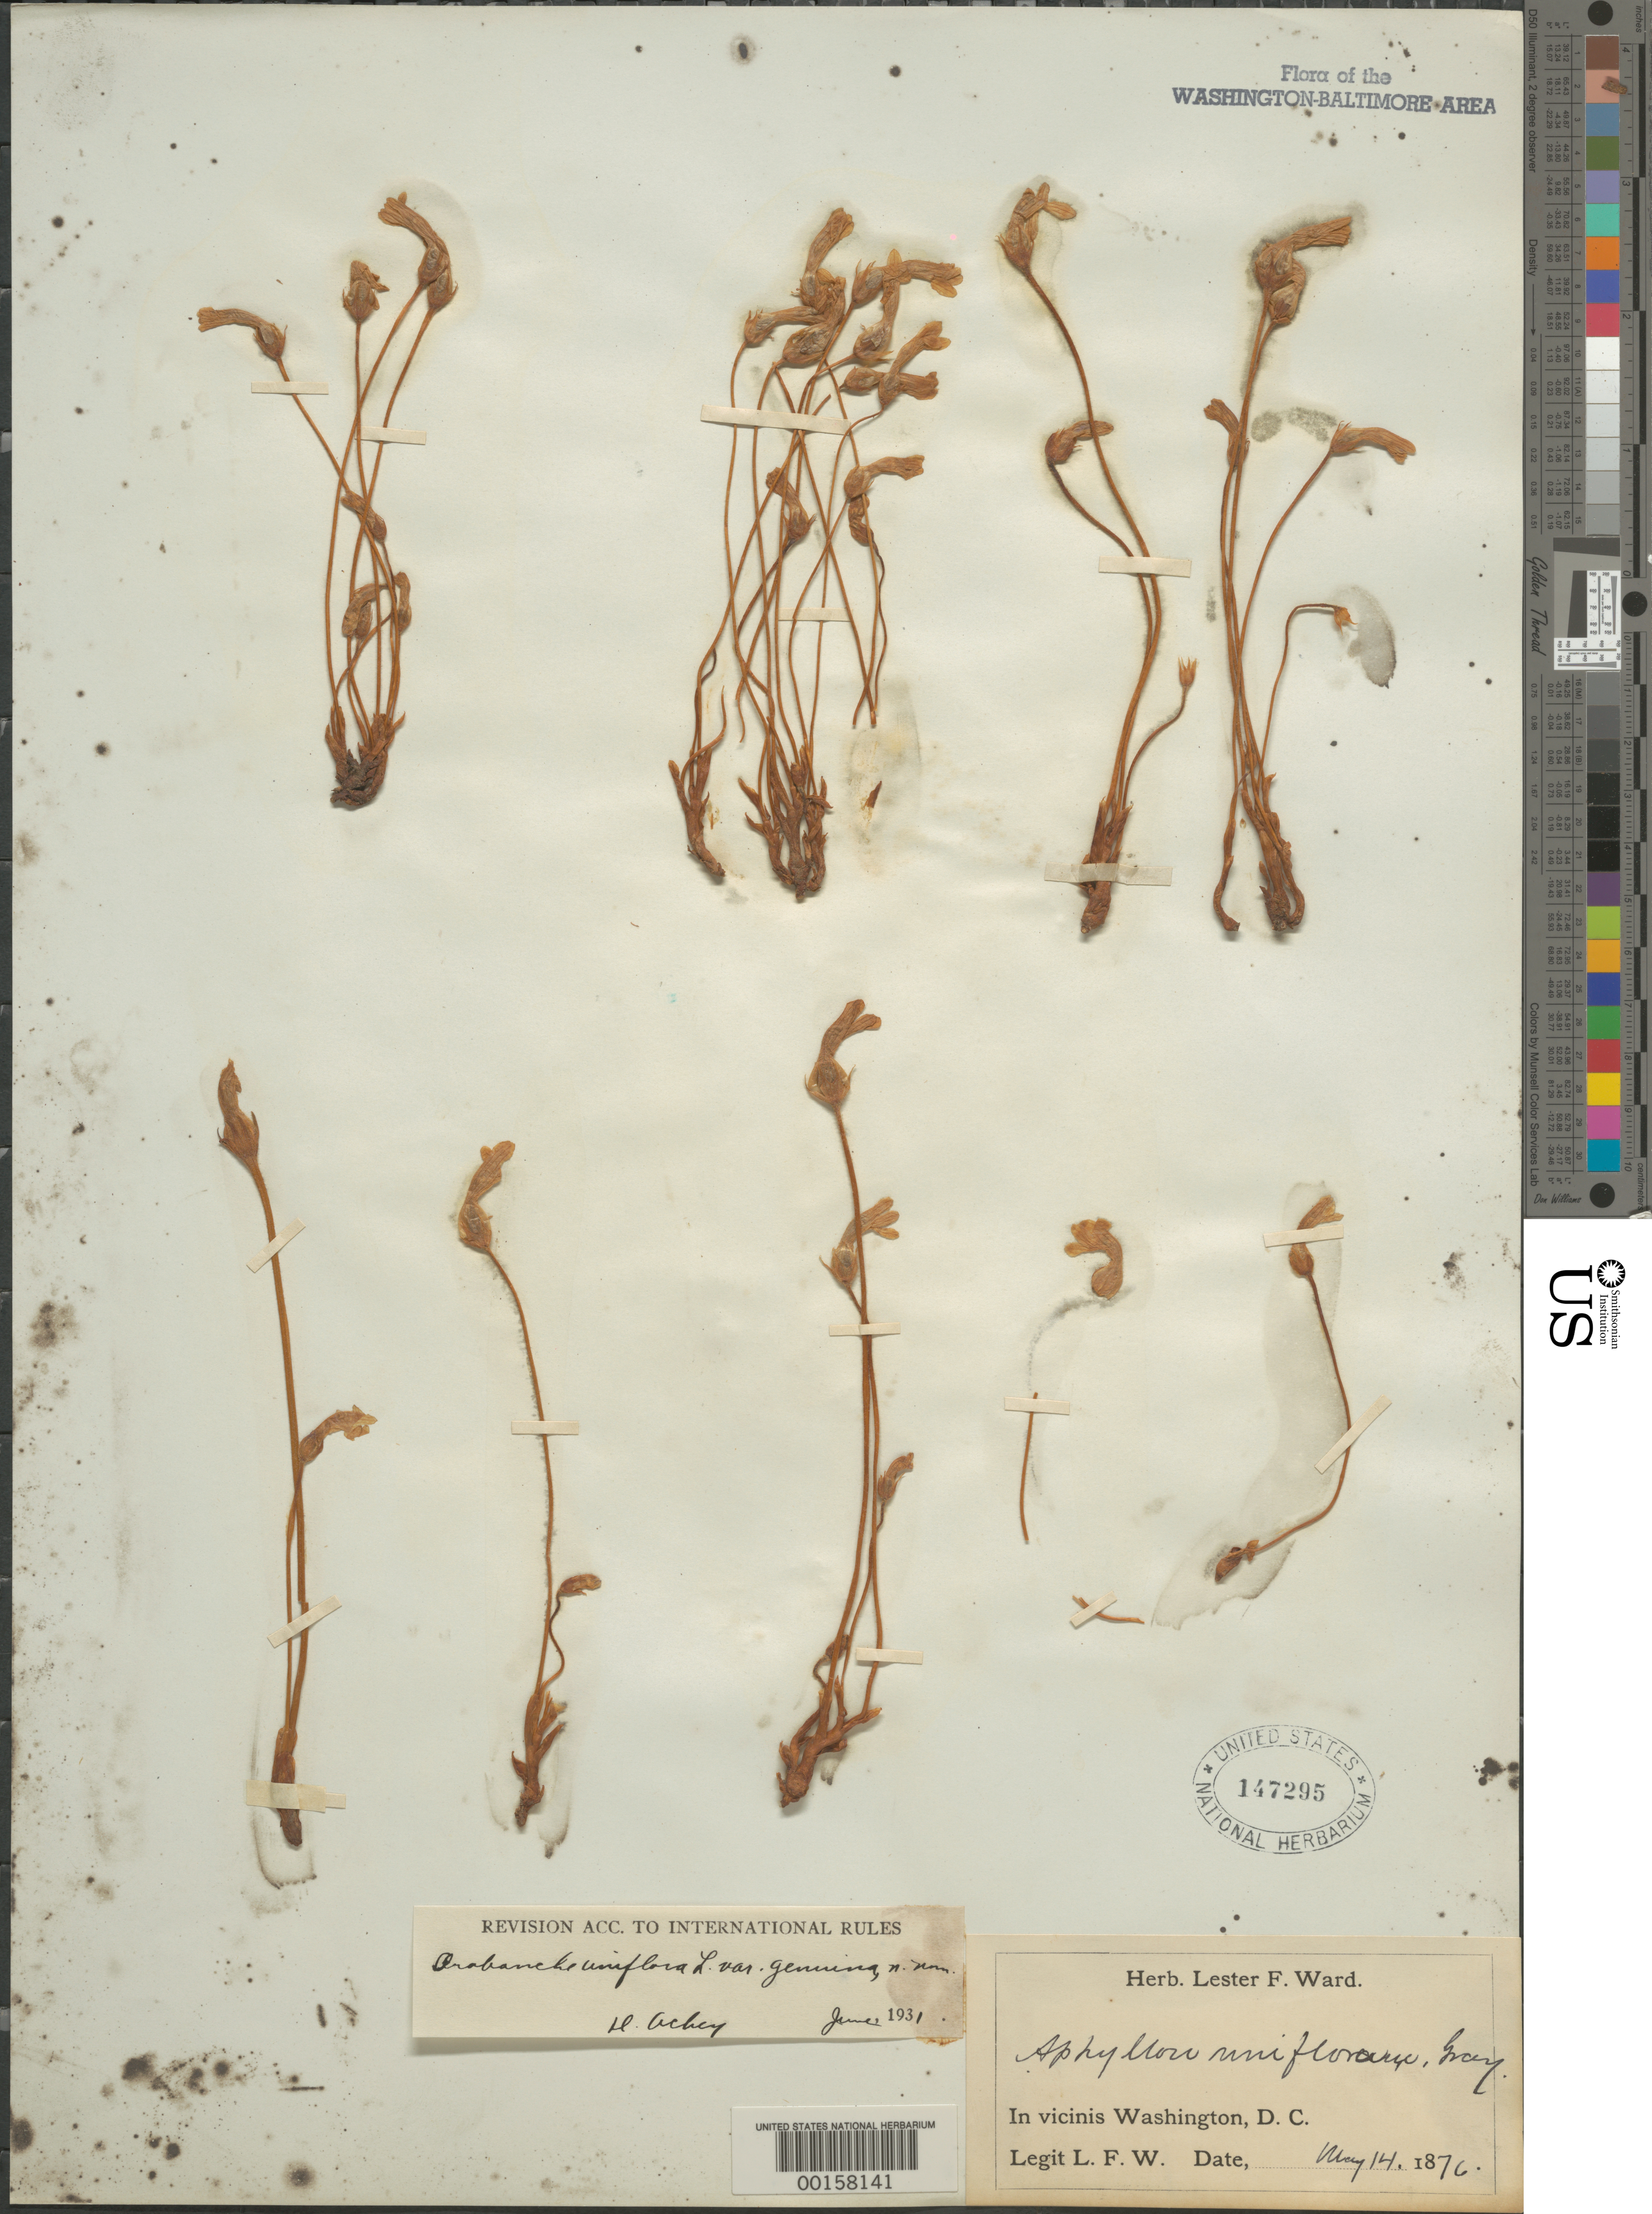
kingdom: Plantae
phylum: Tracheophyta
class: Magnoliopsida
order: Lamiales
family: Orobanchaceae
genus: Orobanche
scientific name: Orobanche uniflora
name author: L.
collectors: L. F. Ward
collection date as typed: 14 May 1876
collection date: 1876-05-14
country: United States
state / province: District of Columbia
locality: Vicinity of Washington, DC.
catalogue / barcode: US 147295